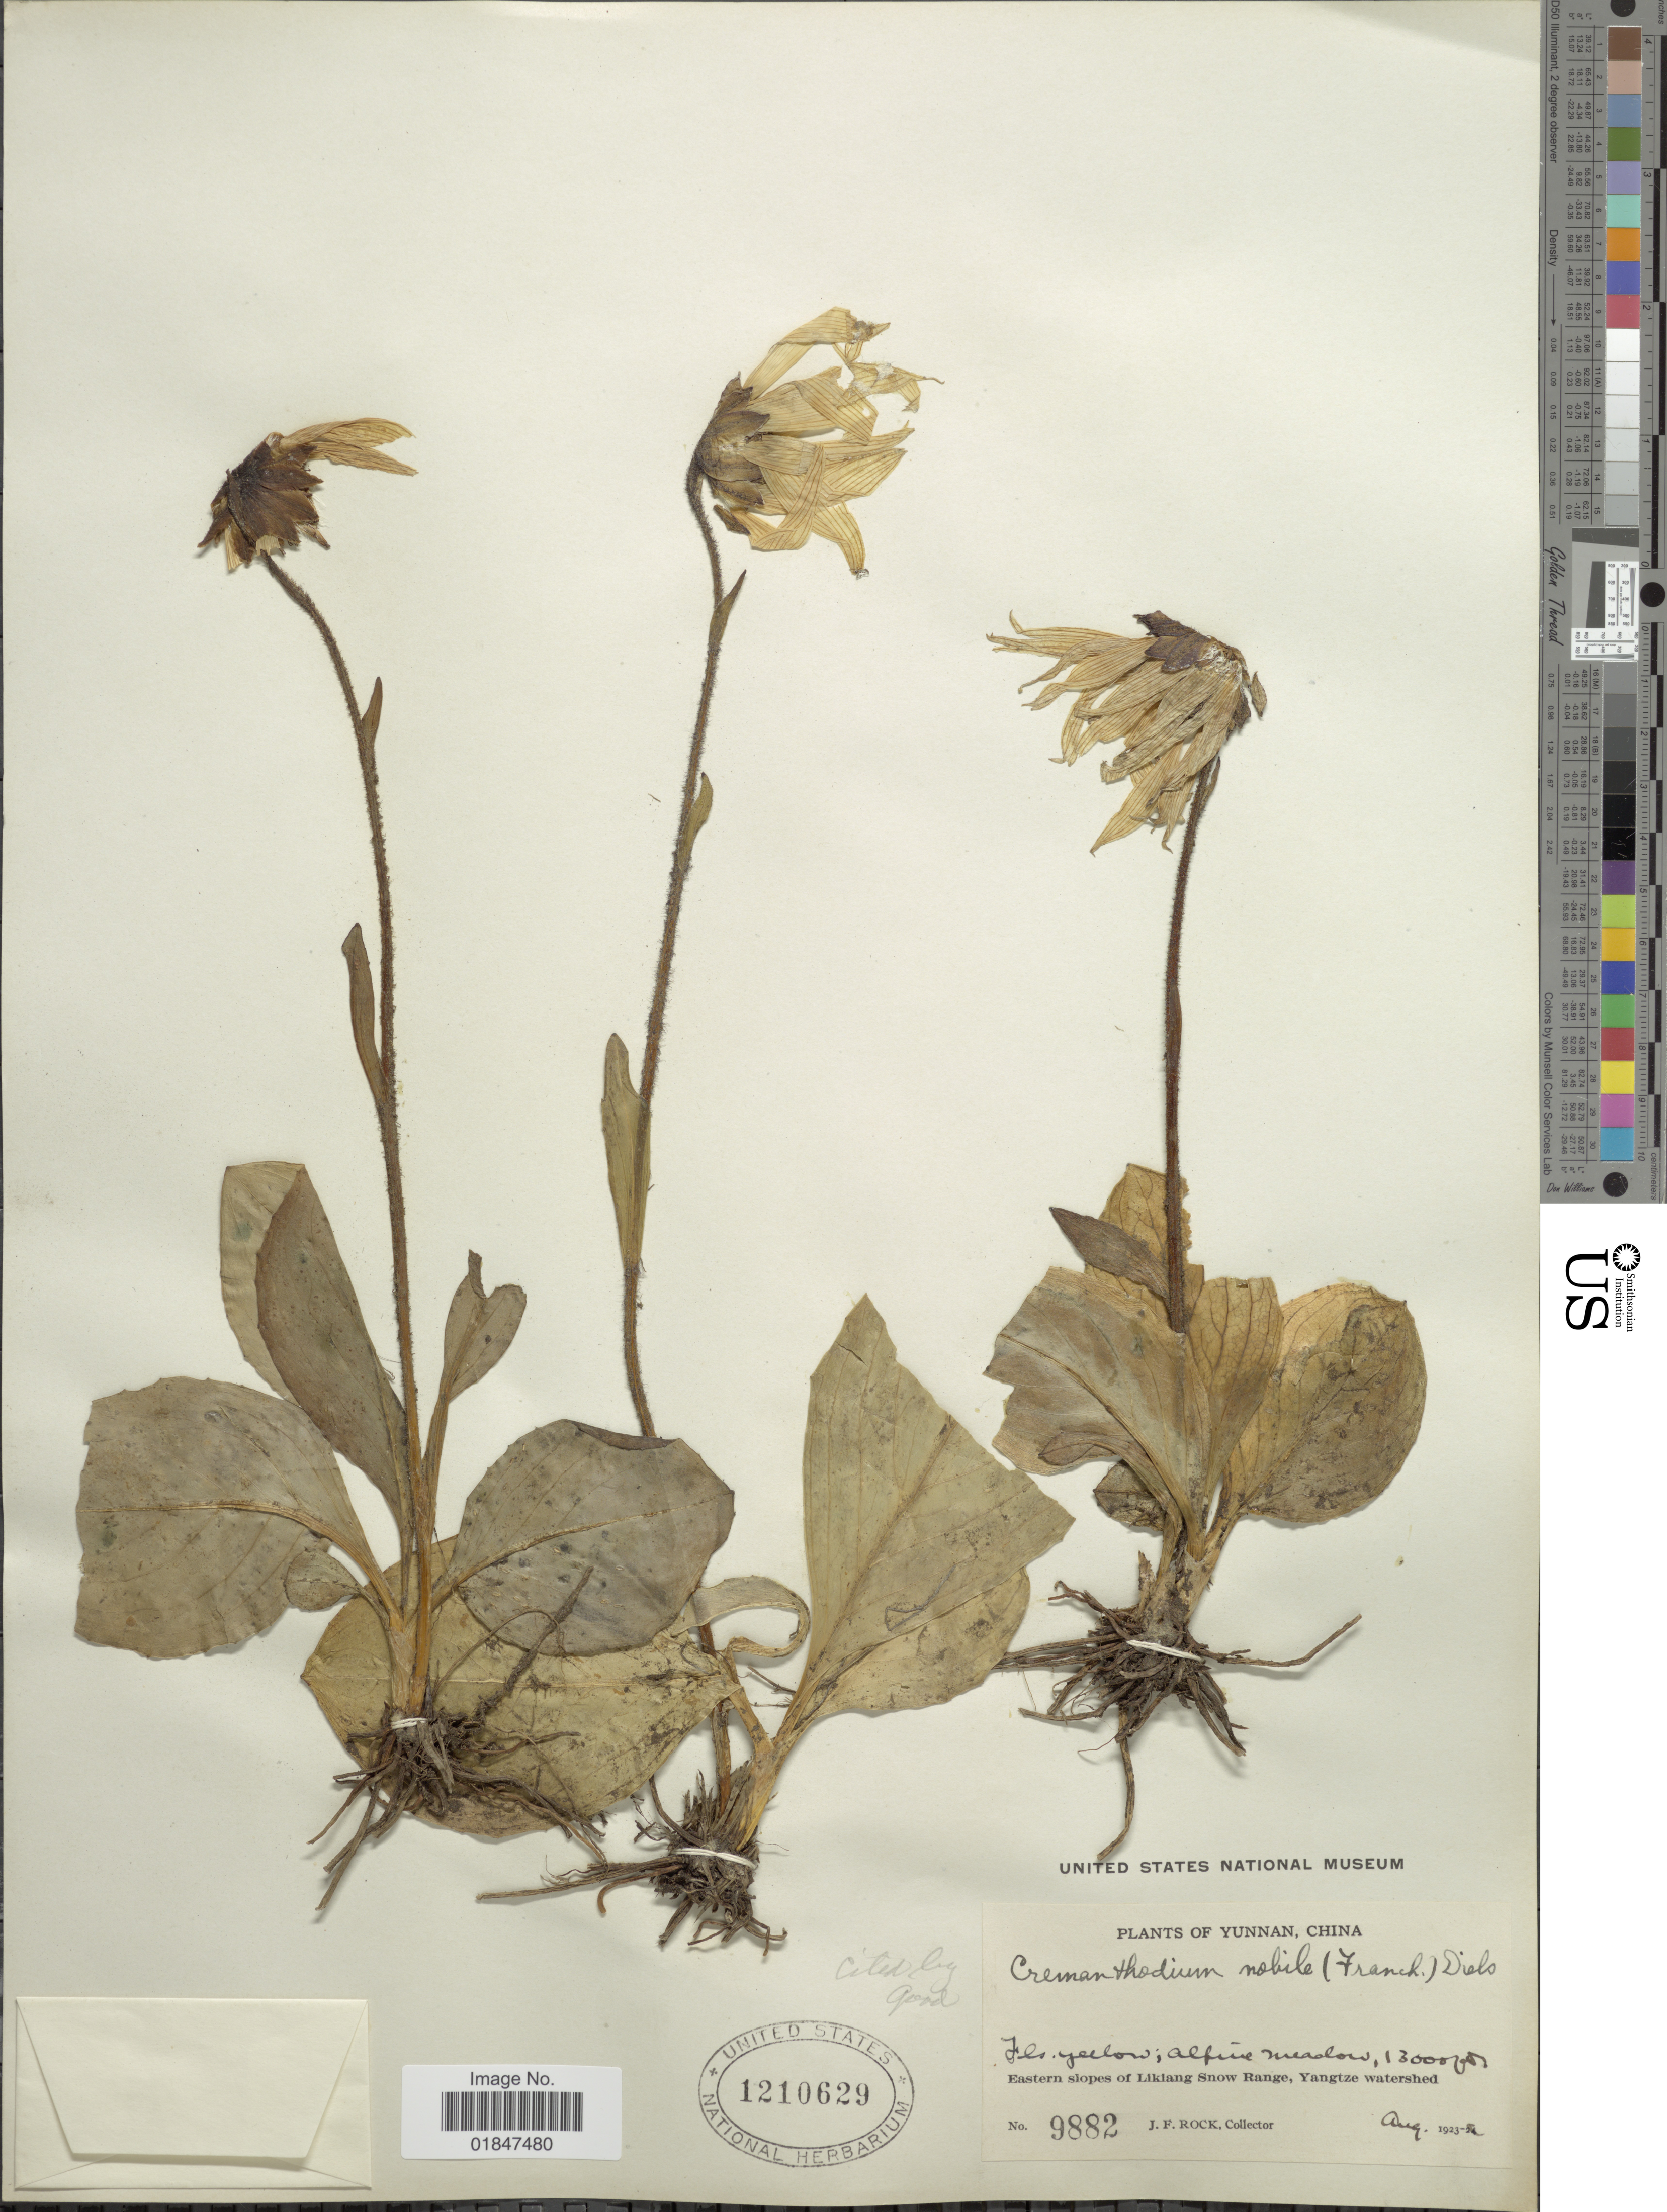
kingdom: Plantae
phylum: Tracheophyta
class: Magnoliopsida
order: Asterales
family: Asteraceae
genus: Cremanthodium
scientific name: Cremanthodium nobile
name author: (Franch.) Diels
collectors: J. Rock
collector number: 9882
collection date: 1923-08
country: China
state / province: Yunnan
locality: Eastern slopes of Likiang Snow Range, Yangtze watershed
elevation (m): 3962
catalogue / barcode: US 1210629